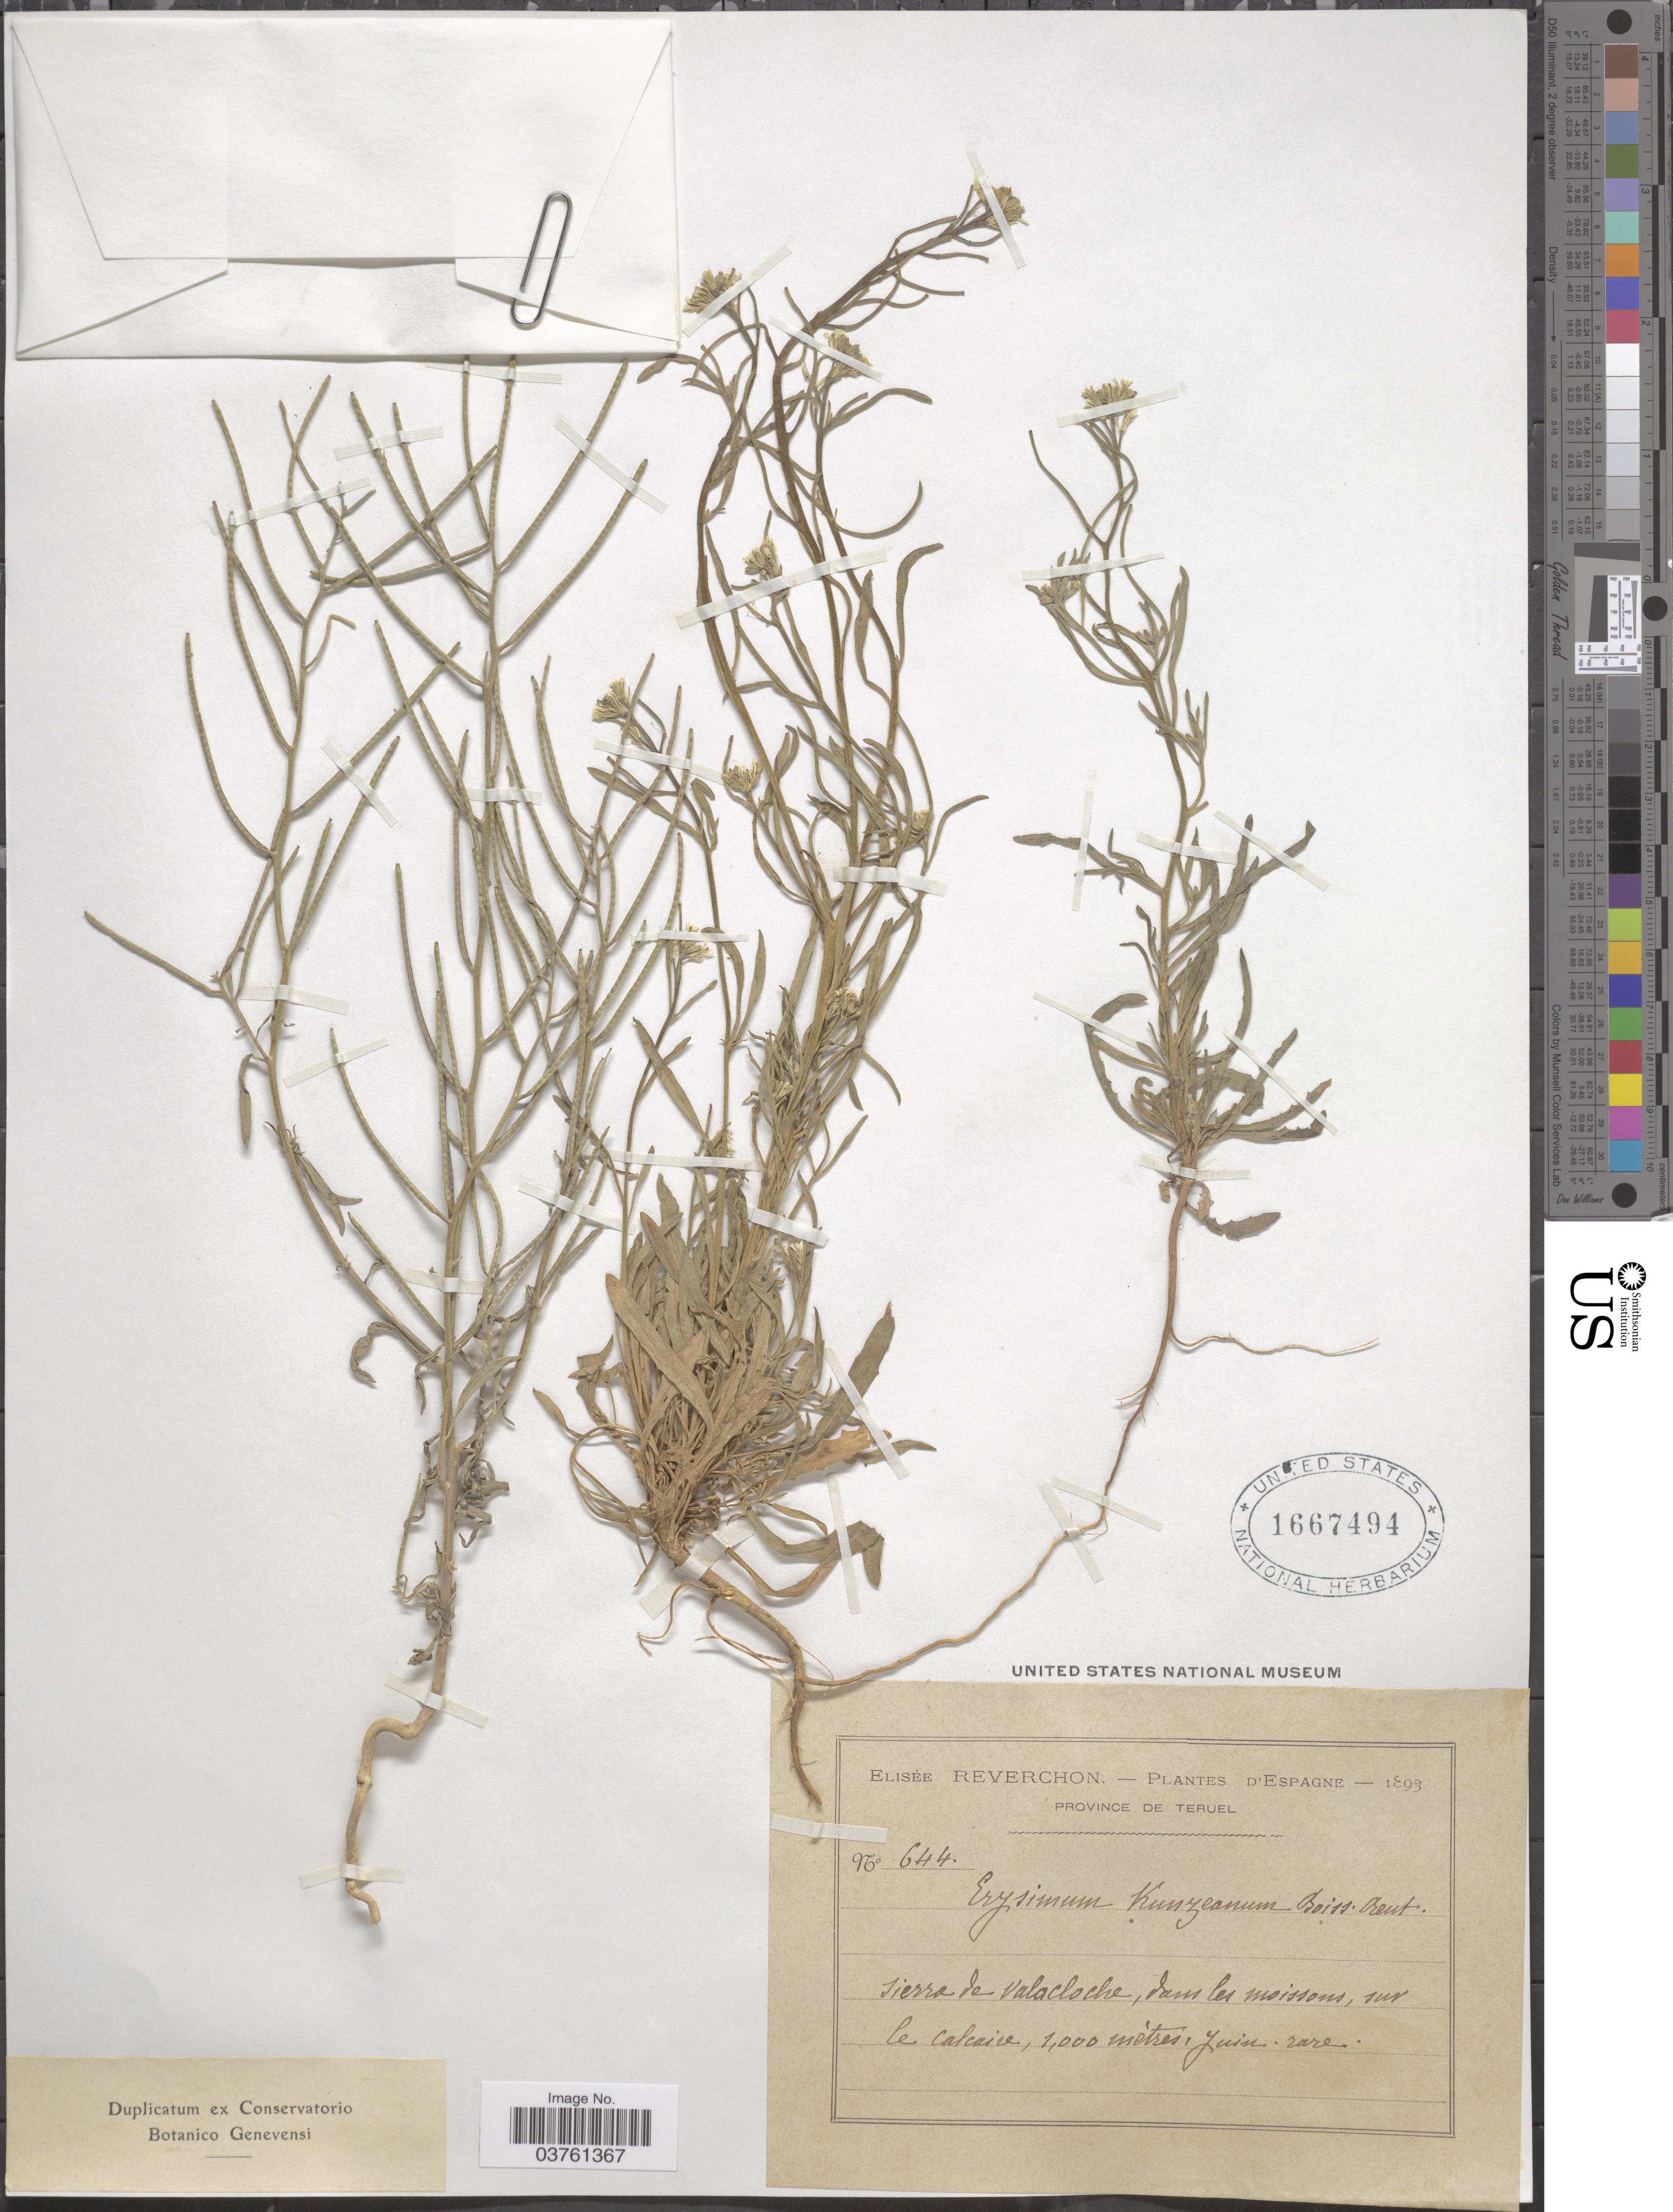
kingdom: Plantae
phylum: Tracheophyta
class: Magnoliopsida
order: Brassicales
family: Brassicaceae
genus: Erysimum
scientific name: Erysimum kunzeanum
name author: Boiss. & Reut.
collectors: E. Reverchon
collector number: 644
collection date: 1893-06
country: Spain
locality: Espagne. Province de Teruel. Sierra de Valacloche, dans les moissons, sur le calcaire.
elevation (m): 1000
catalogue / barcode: US 1667494